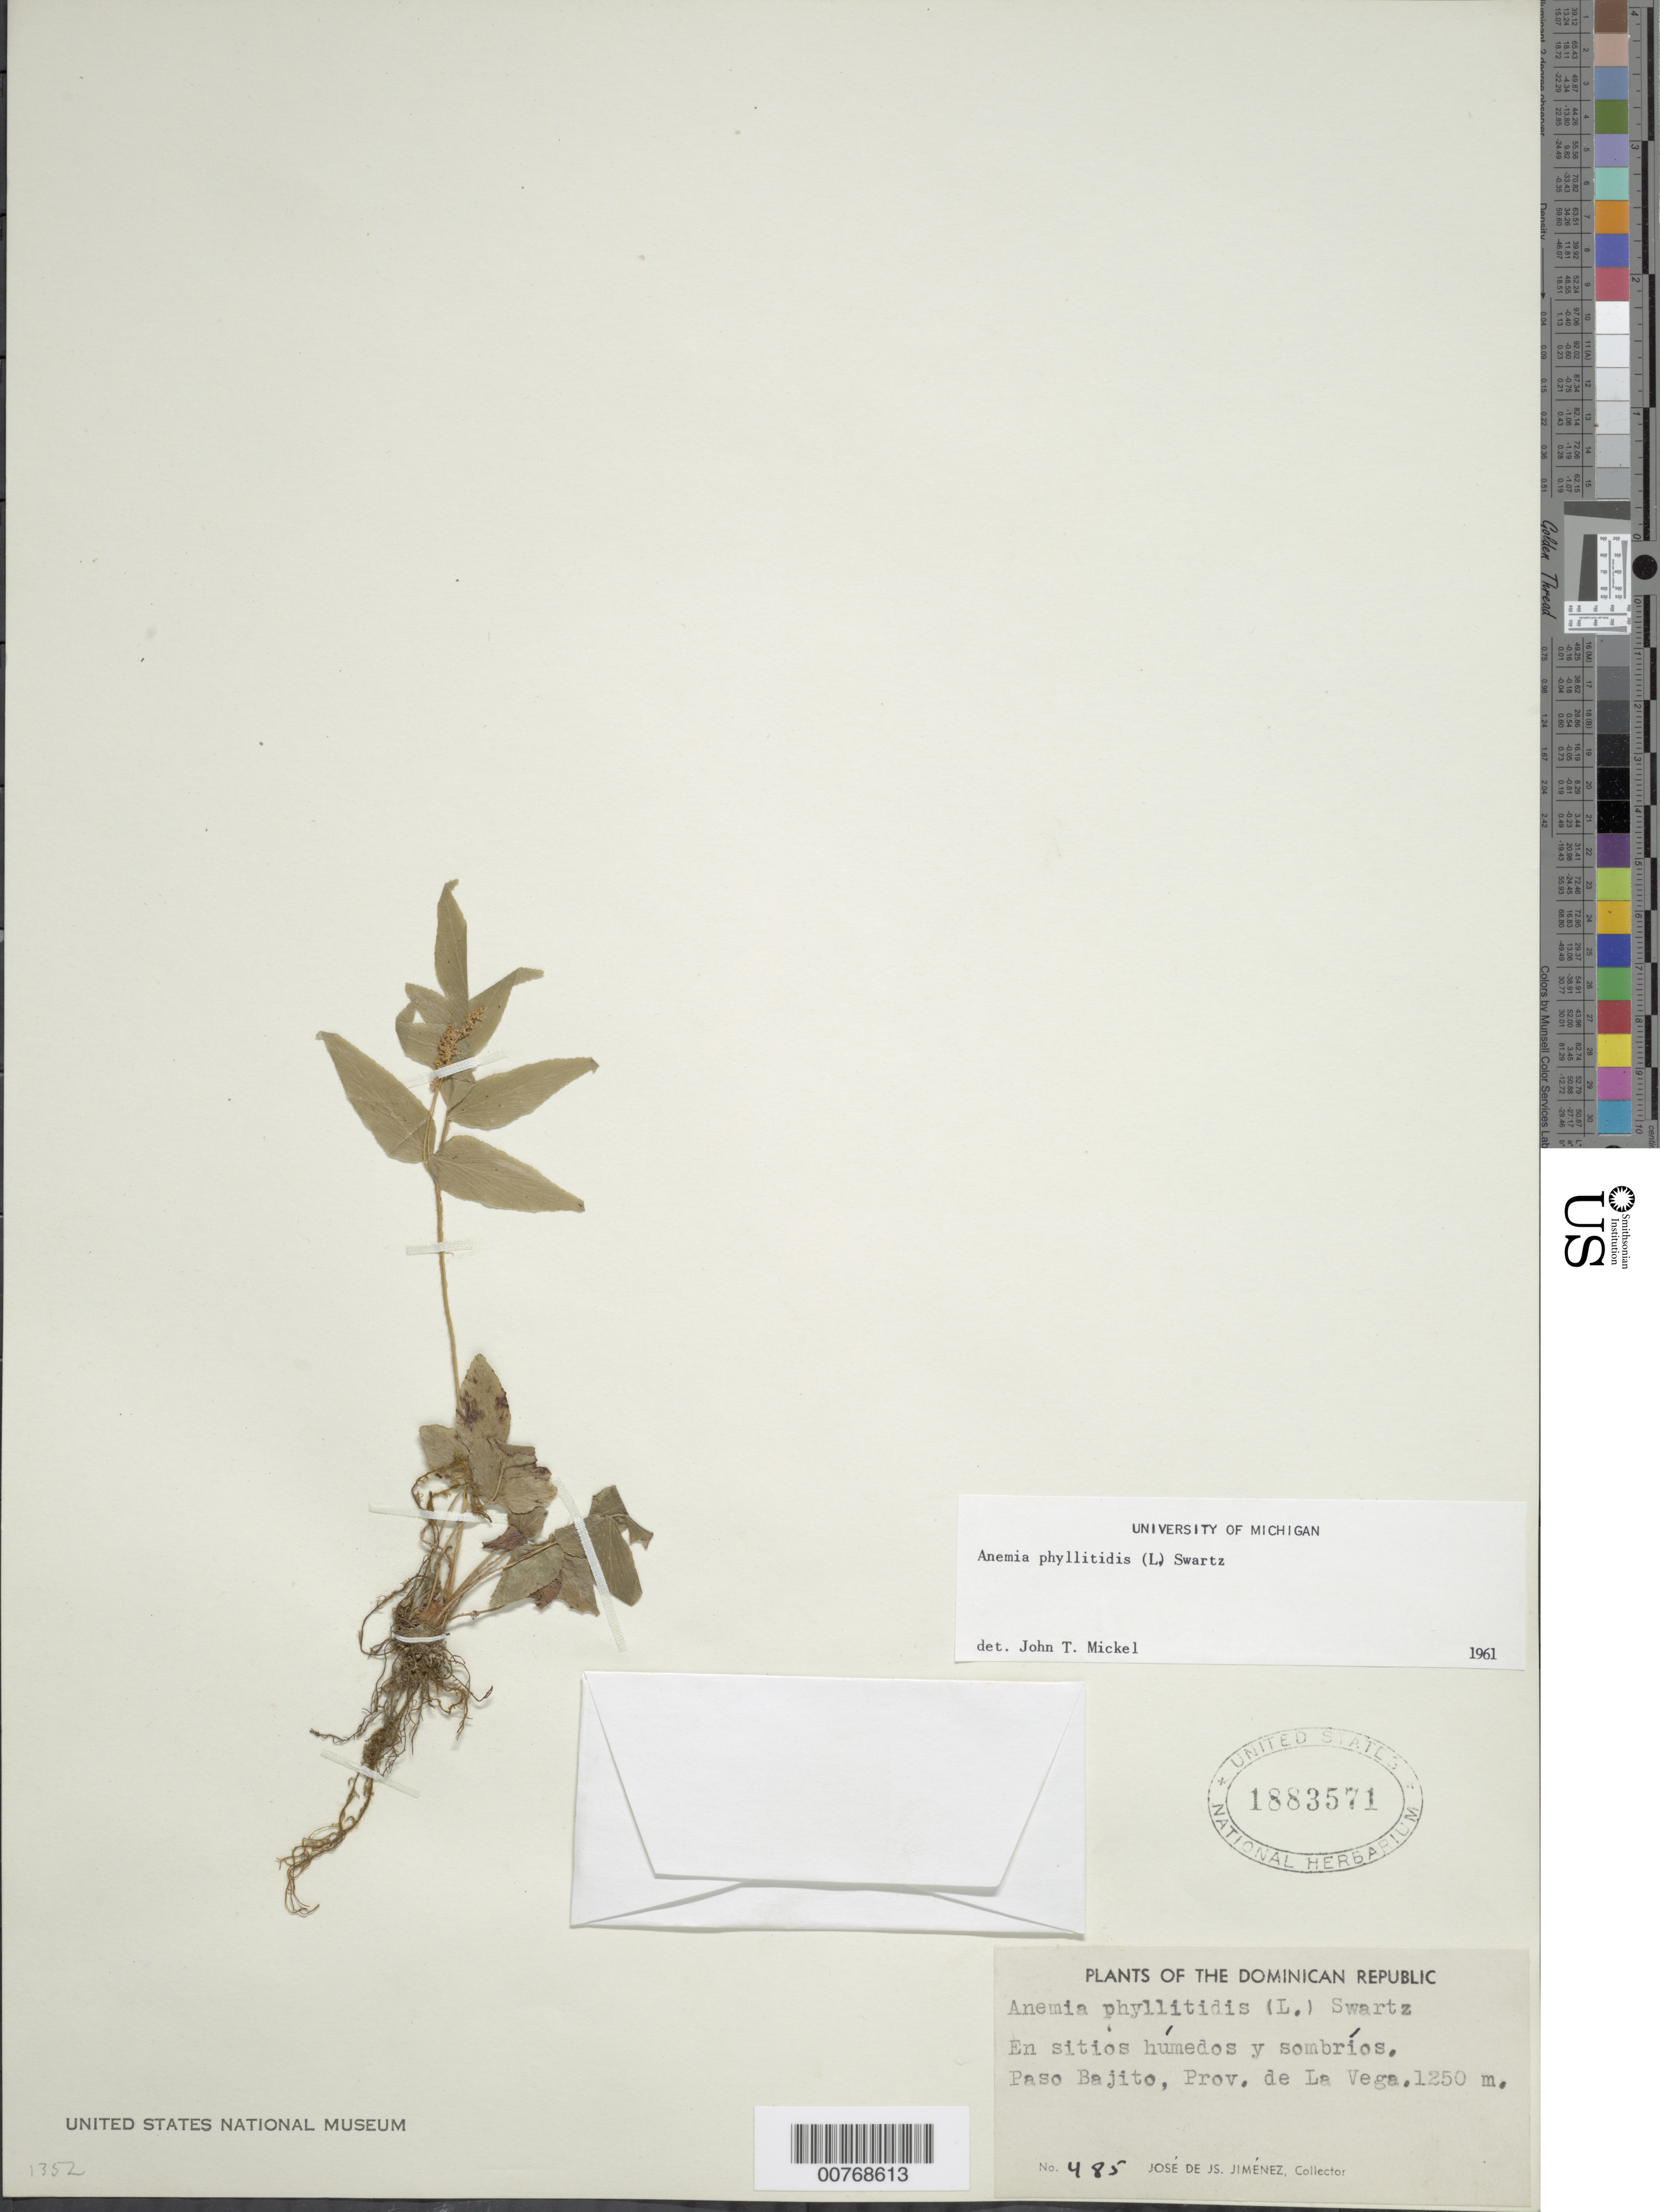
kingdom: Plantae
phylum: Tracheophyta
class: Polypodiopsida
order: Schizaeales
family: Anemiaceae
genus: Anemia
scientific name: Anemia phyllitidis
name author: (L.) Sw.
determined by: Mickel, J. T., (NY), New York Botanical Garden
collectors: J. J. Jiménez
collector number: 485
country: Dominican Republic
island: Hispaniola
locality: Paso Bajito, Provincia de La Vega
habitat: Sitios humedos y sombrios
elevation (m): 1250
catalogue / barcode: US 1883571